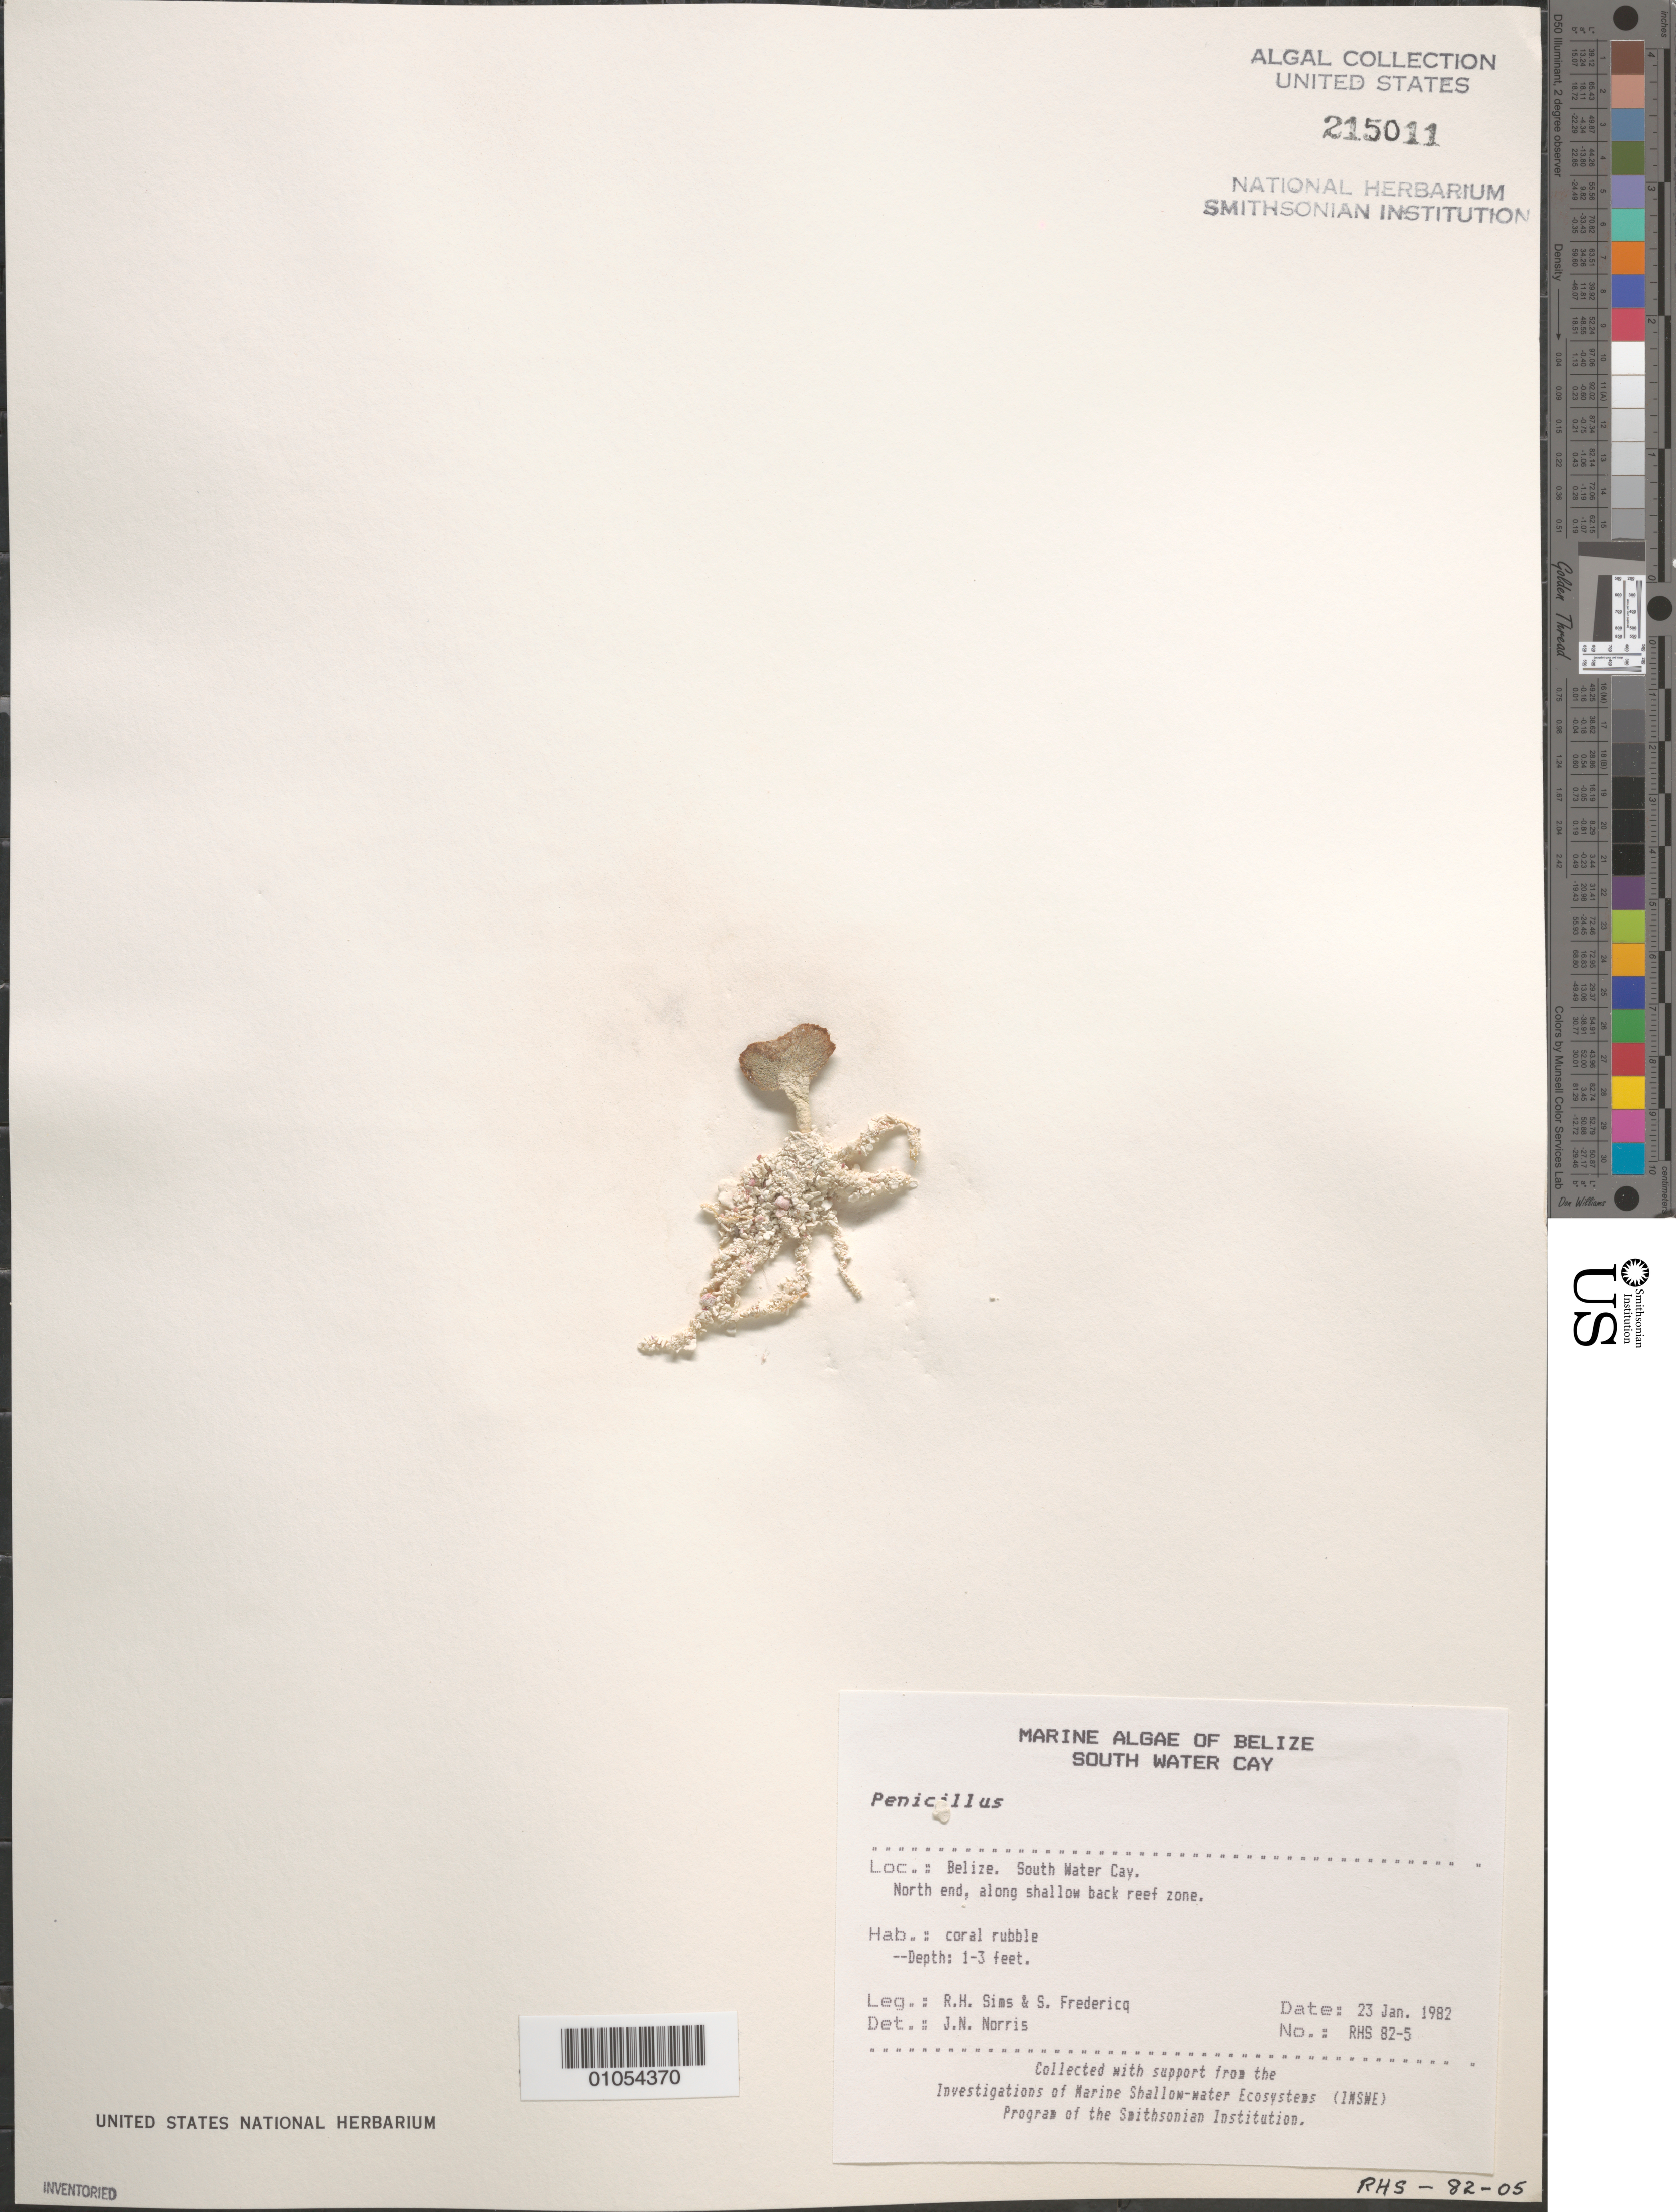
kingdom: Plantae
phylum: Chlorophyta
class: Ulvophyceae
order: Bryopsidales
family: Udoteaceae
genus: Penicillus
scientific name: Penicillus sp.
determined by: Norris, James N.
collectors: R. H. Sims & S. Fredericq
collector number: RHS 82-5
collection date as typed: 23 Jan 1982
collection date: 1982-01-23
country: Belize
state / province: Stann Creek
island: South Water Cay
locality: North end of cay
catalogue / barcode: US 215011